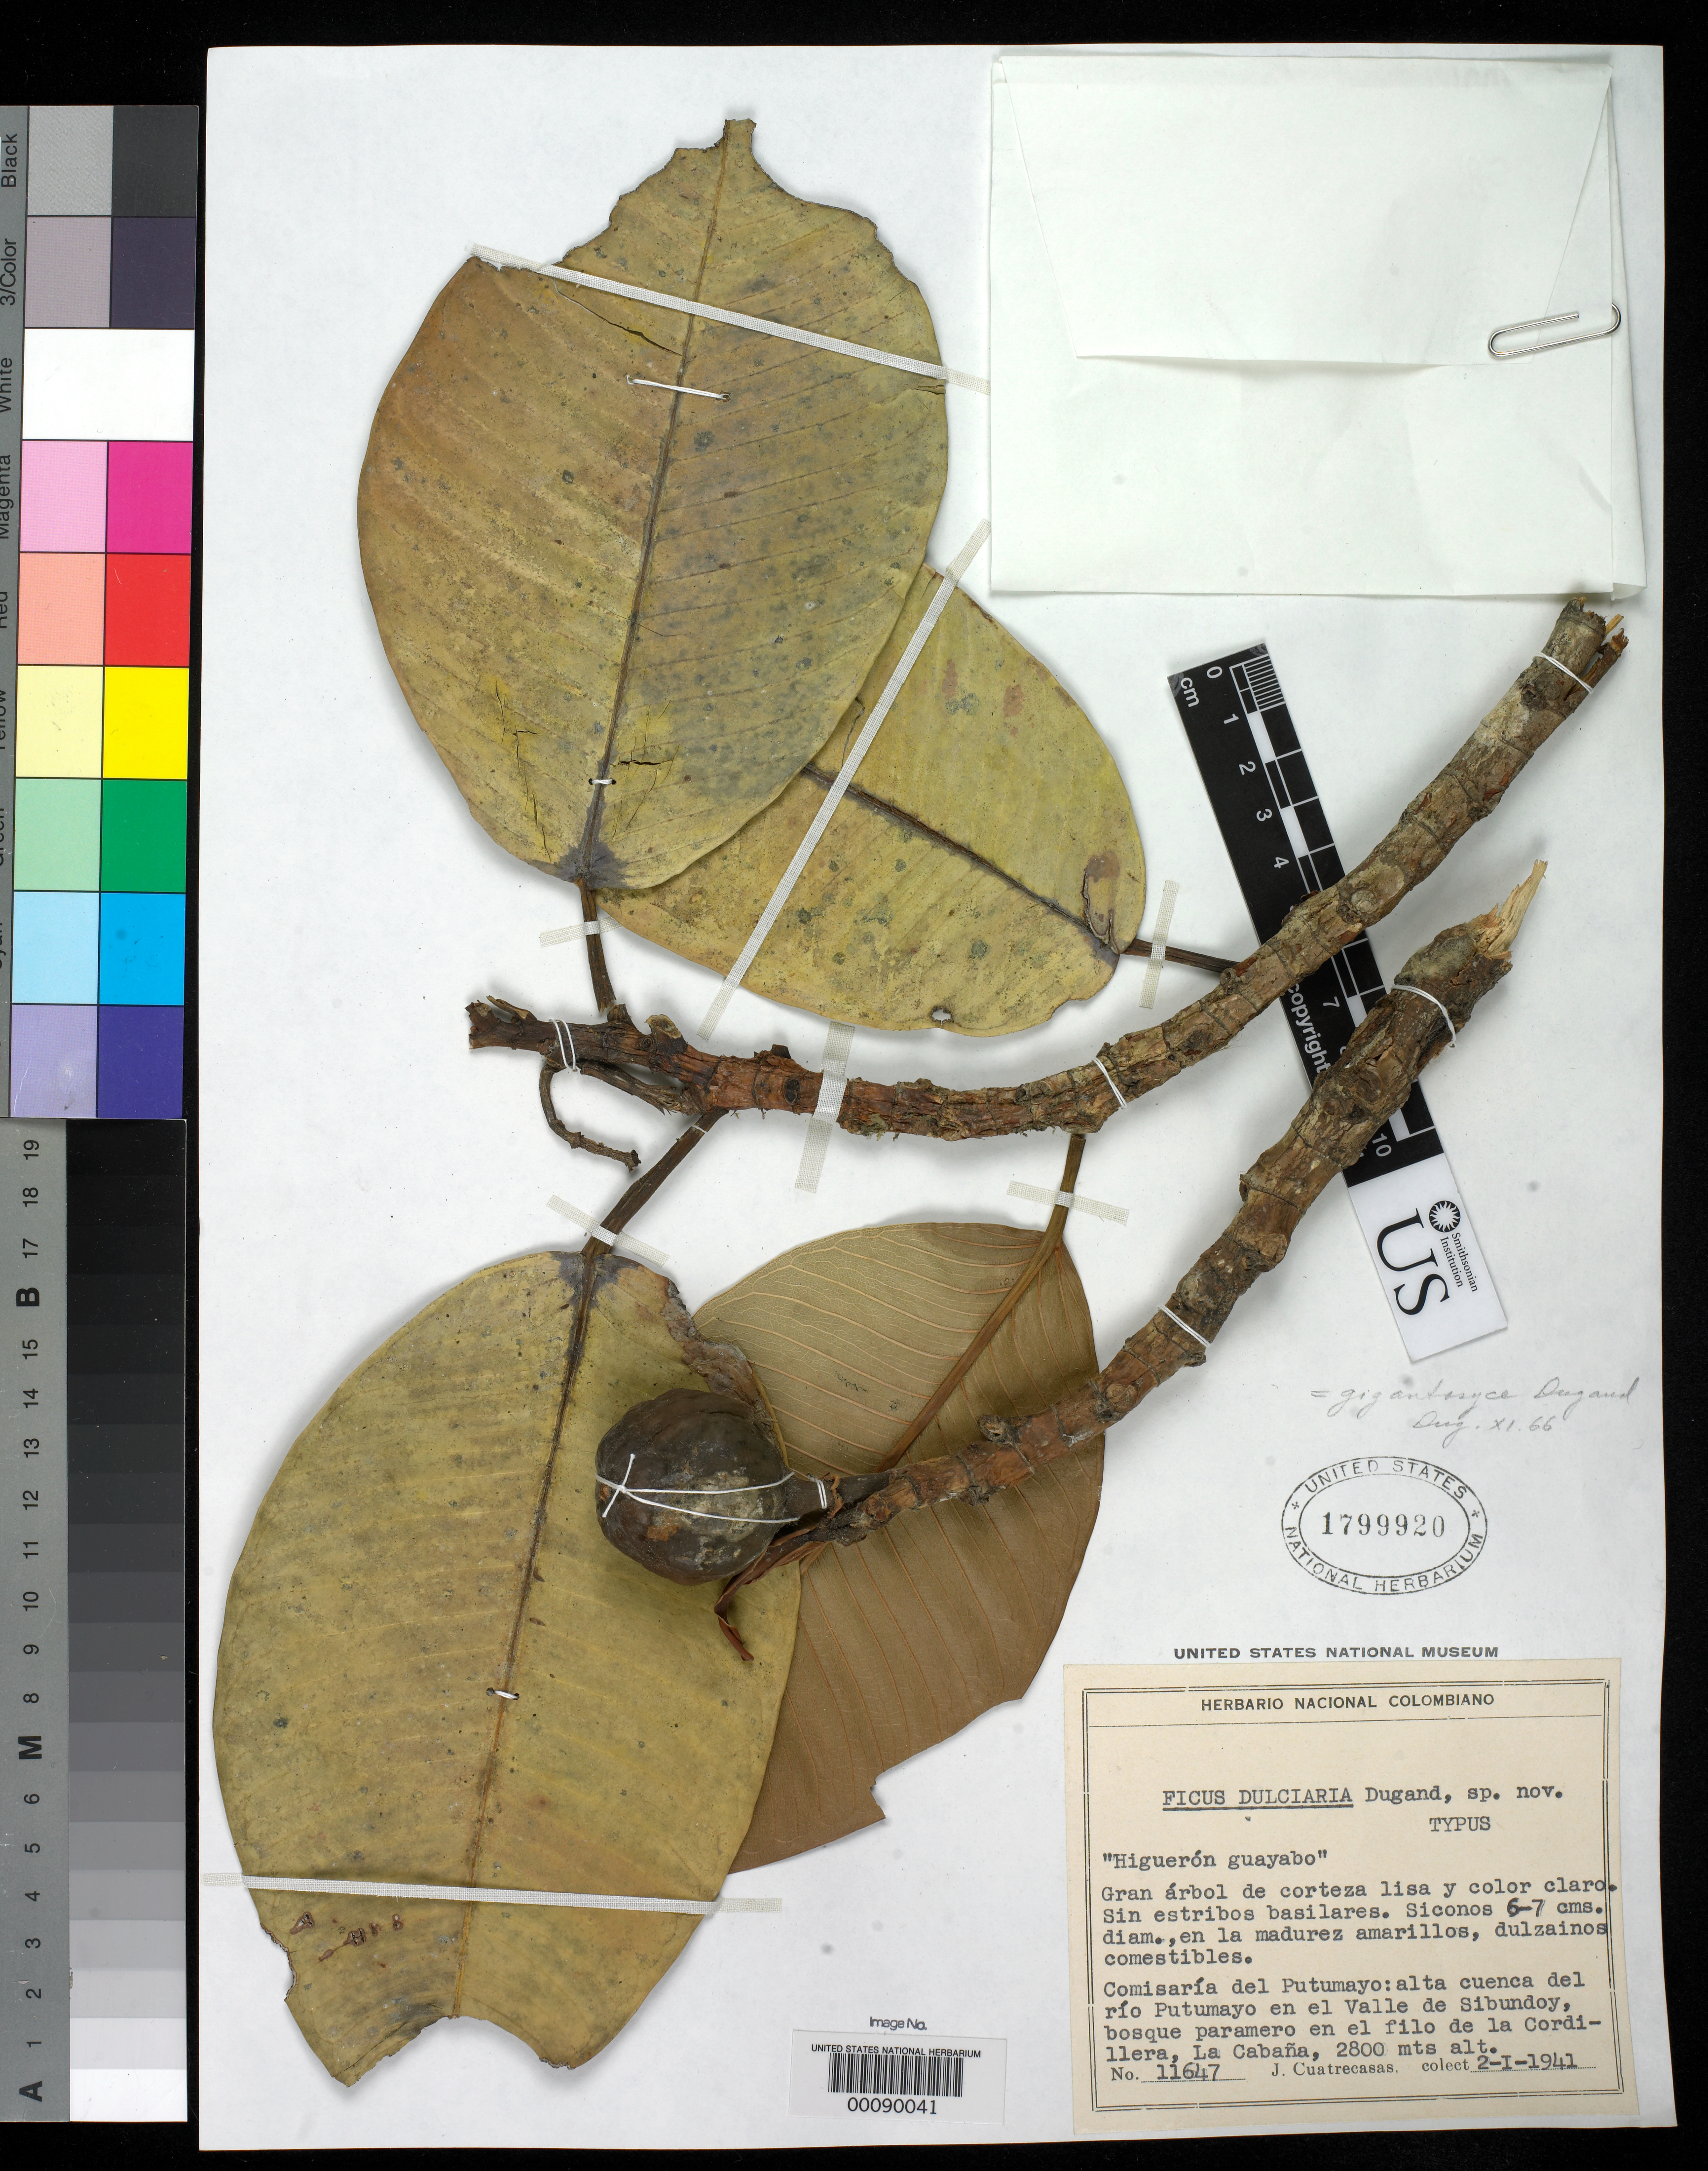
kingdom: Plantae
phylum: Tracheophyta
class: Magnoliopsida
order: Rosales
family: Moraceae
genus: Ficus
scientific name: Ficus dulciaria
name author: Dugand G.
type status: Isotype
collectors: J. Cuatrecasas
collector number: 11647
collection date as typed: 1941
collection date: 1941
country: Colombia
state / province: Putumayo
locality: Valle de Sibundoy, La Cabana.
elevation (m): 2800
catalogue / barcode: US 1799920